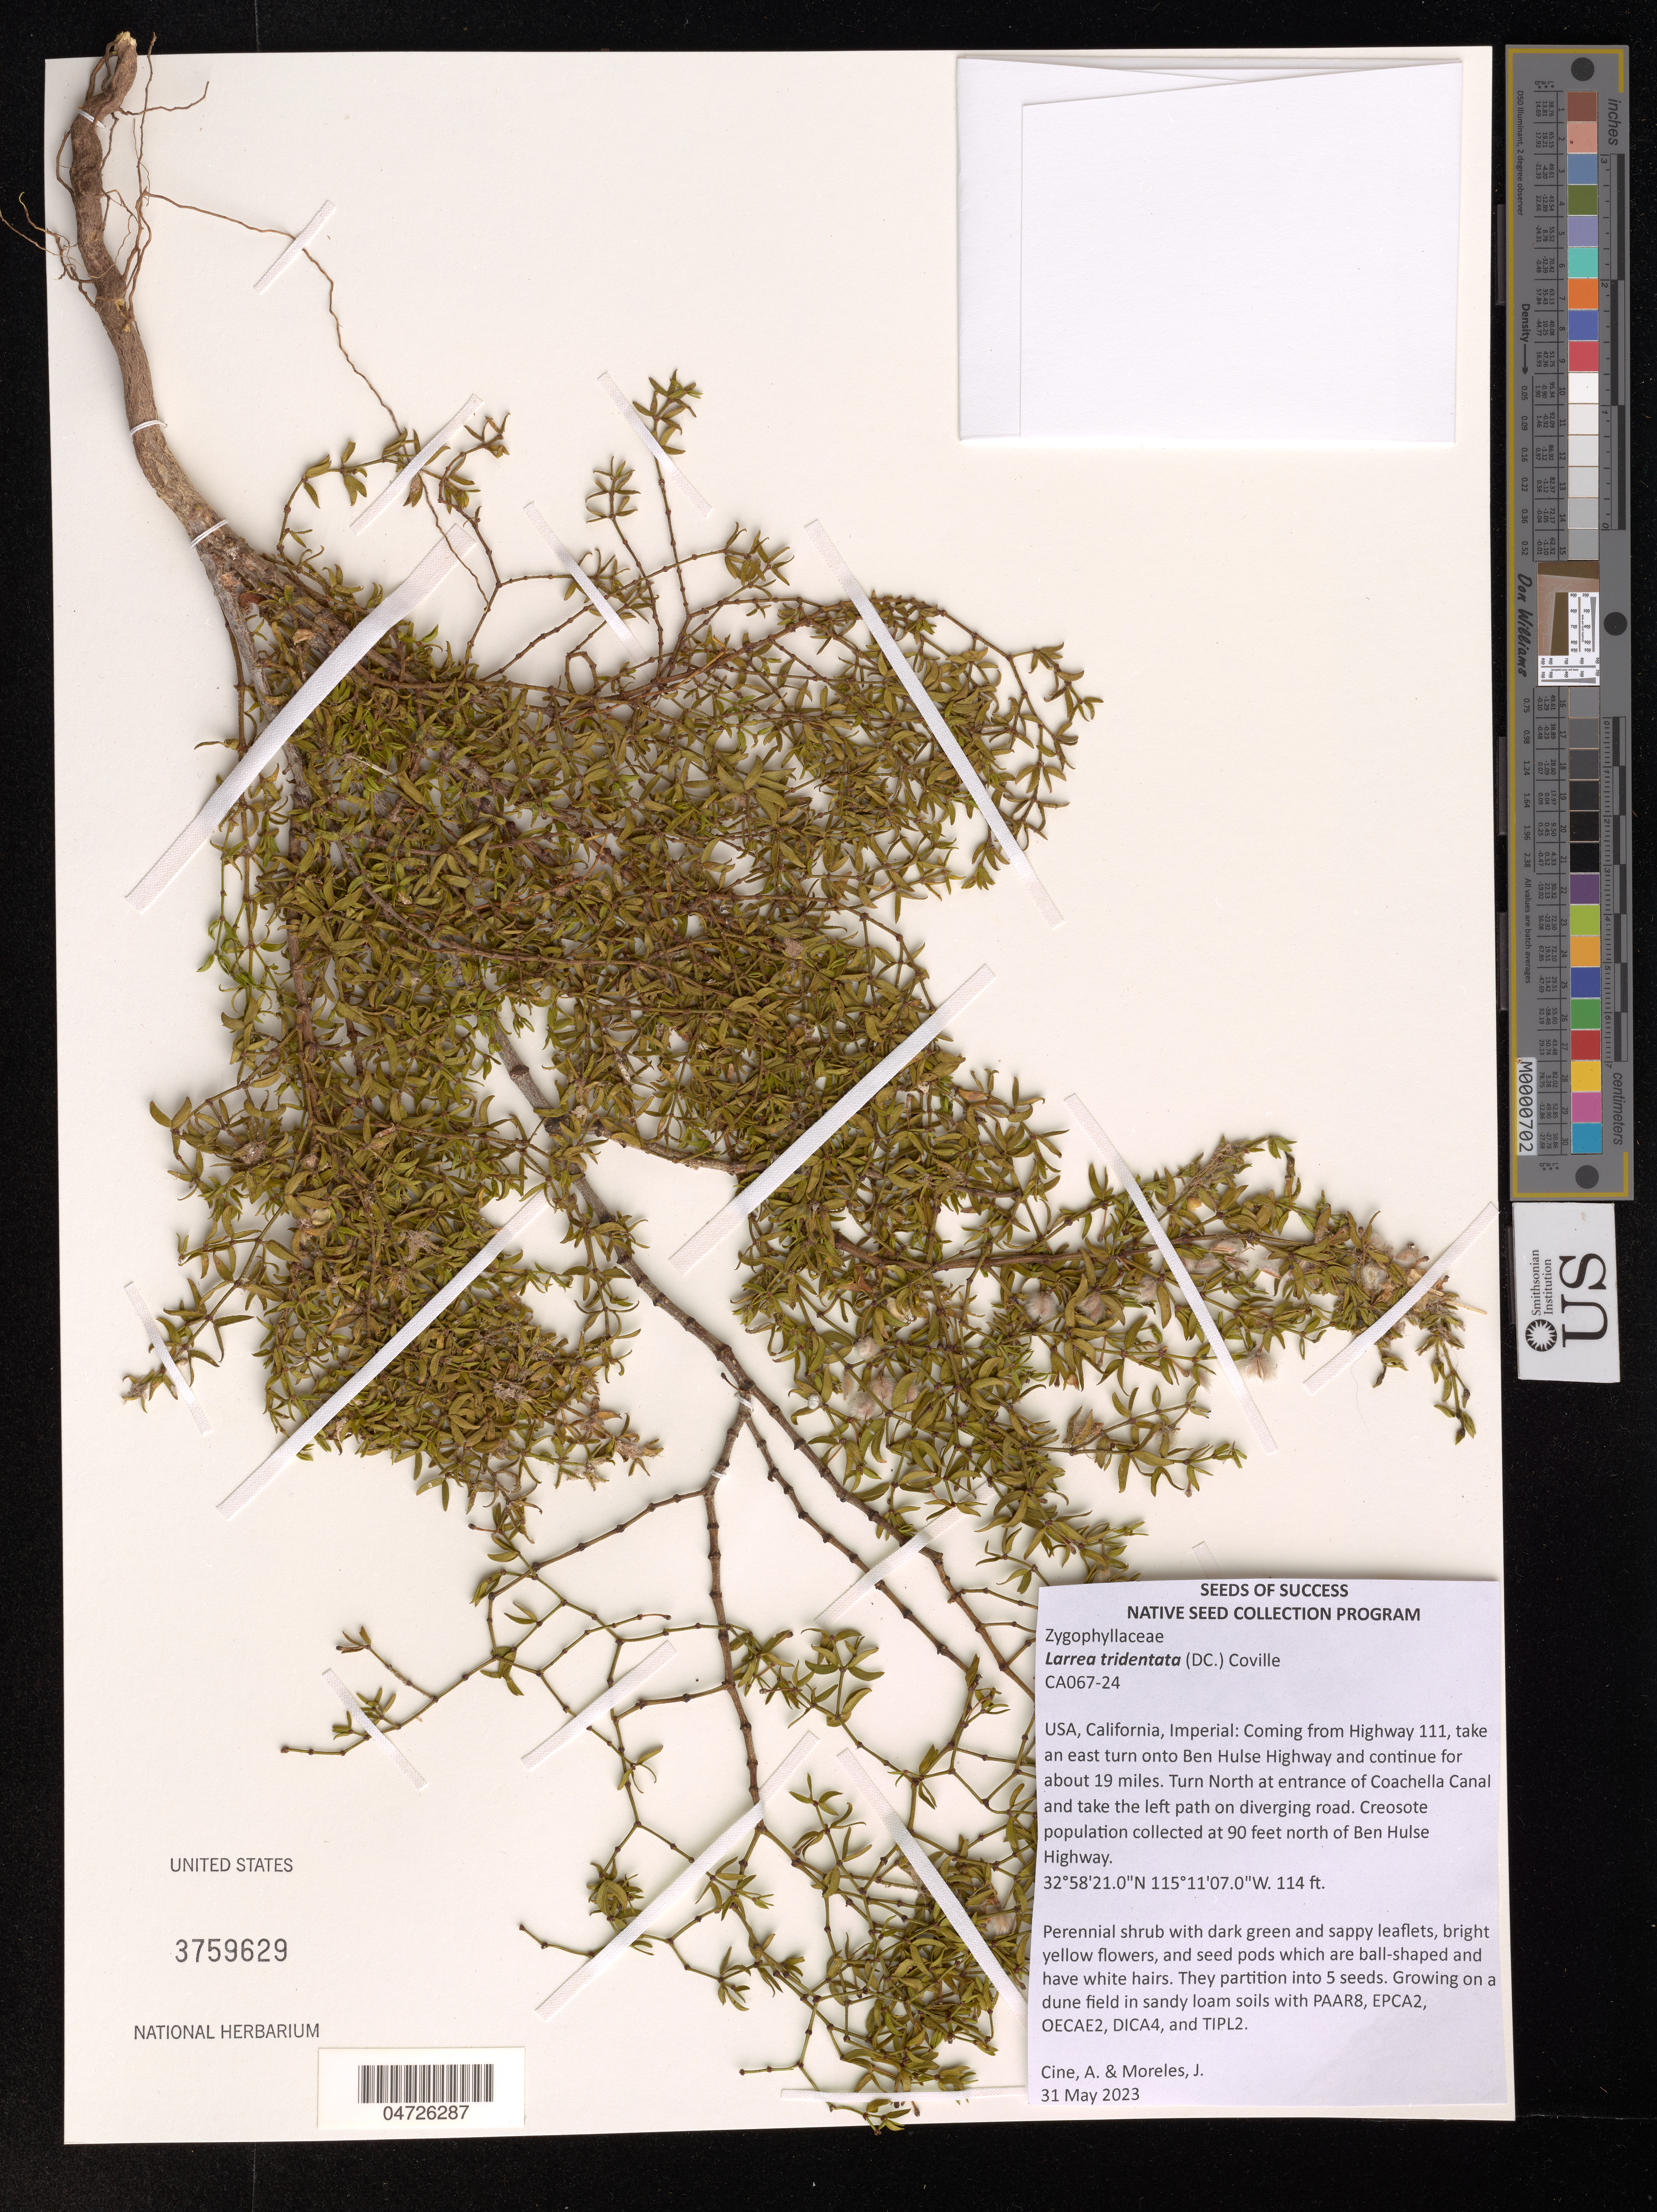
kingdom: Plantae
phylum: Tracheophyta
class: Magnoliopsida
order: Zygophyllales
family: Zygophyllaceae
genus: Larrea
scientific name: Larrea tridentata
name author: (Sessé & Moc. ex DC.) Coville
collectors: A. Cine & J. Moreles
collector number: CA067-24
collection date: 2023-05-31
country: United States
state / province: California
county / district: Imperial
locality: Imperial: Coming from Highhway 111, take an east turn onto Ben Hulse Highway and continue for about 19 miles. Turn North at entrance of Coachella Canal and take the left path on diverging road. Creosote population collected at 90 feet north of Ben Hulse Highway.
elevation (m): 35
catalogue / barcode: US 3759629